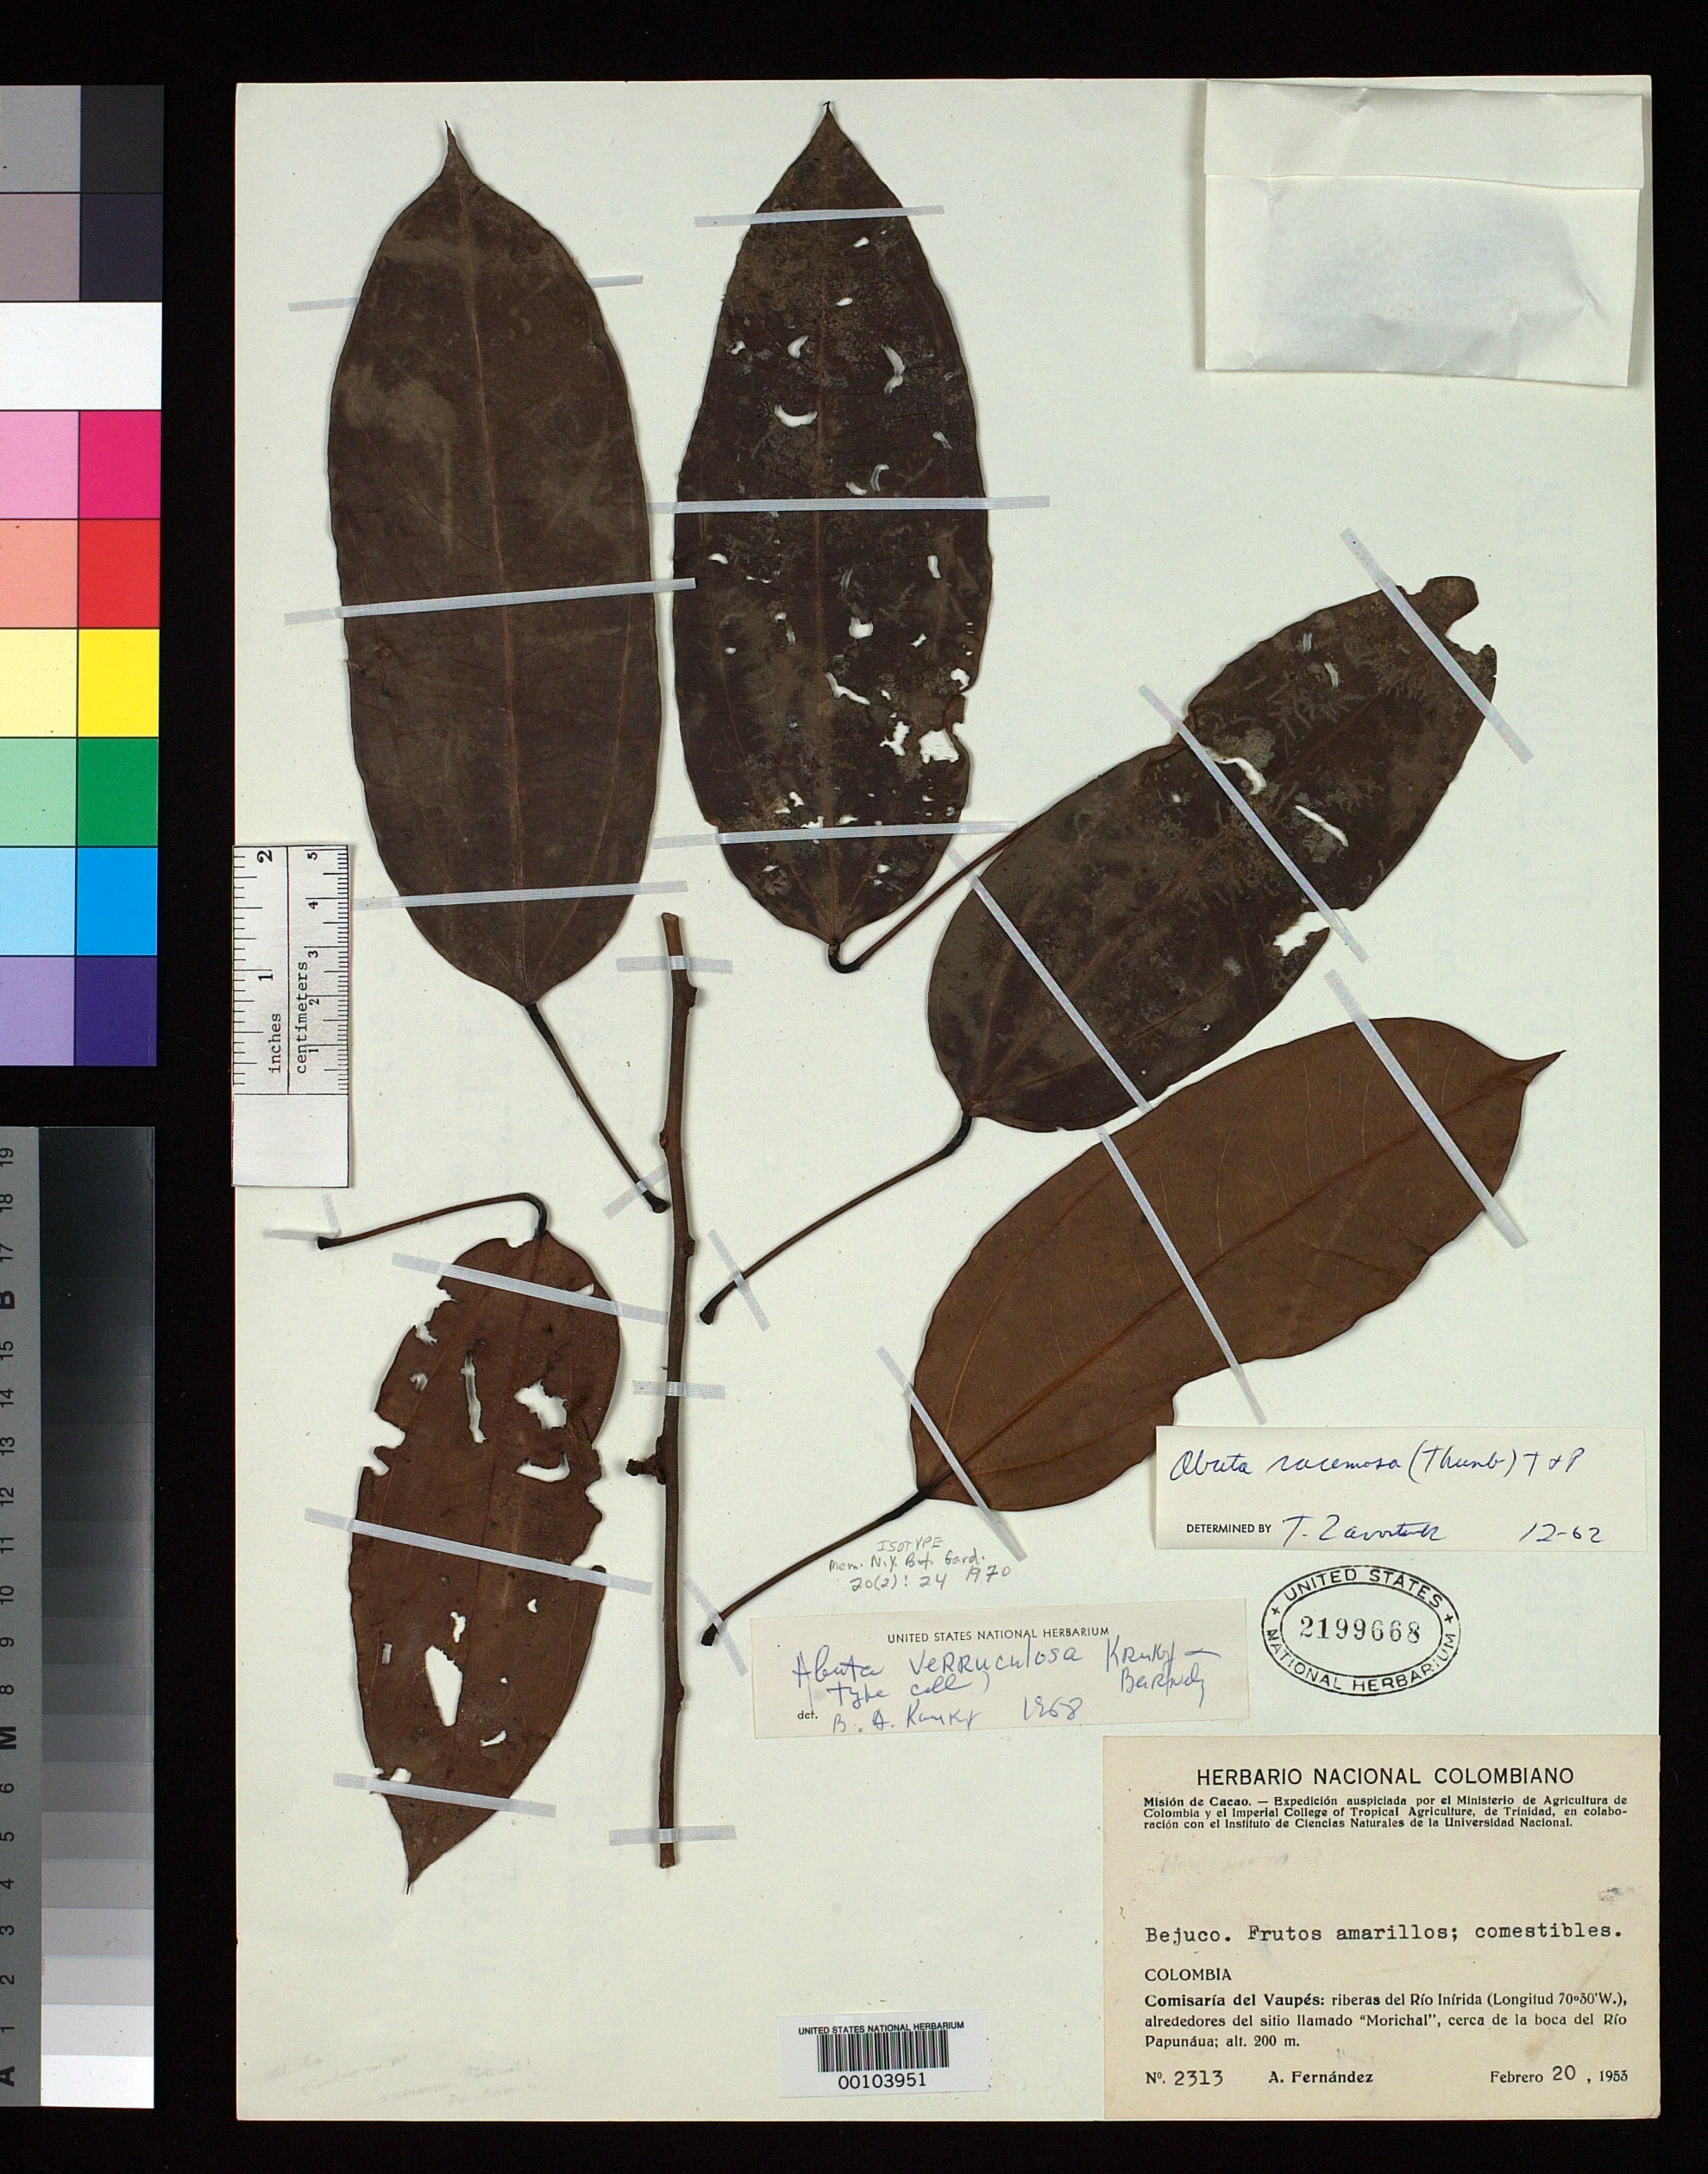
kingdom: Plantae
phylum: Tracheophyta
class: Magnoliopsida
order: Ranunculales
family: Menispermaceae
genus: Abuta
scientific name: Abuta verruculosa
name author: Krukoff & Barneby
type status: Isotype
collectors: A. Fernández-Pérez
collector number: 2313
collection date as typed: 20 Feb 1953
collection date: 1953-02-20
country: Colombia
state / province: Vaupés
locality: Rio Infrida, "Morichal".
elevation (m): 200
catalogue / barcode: US 2199668